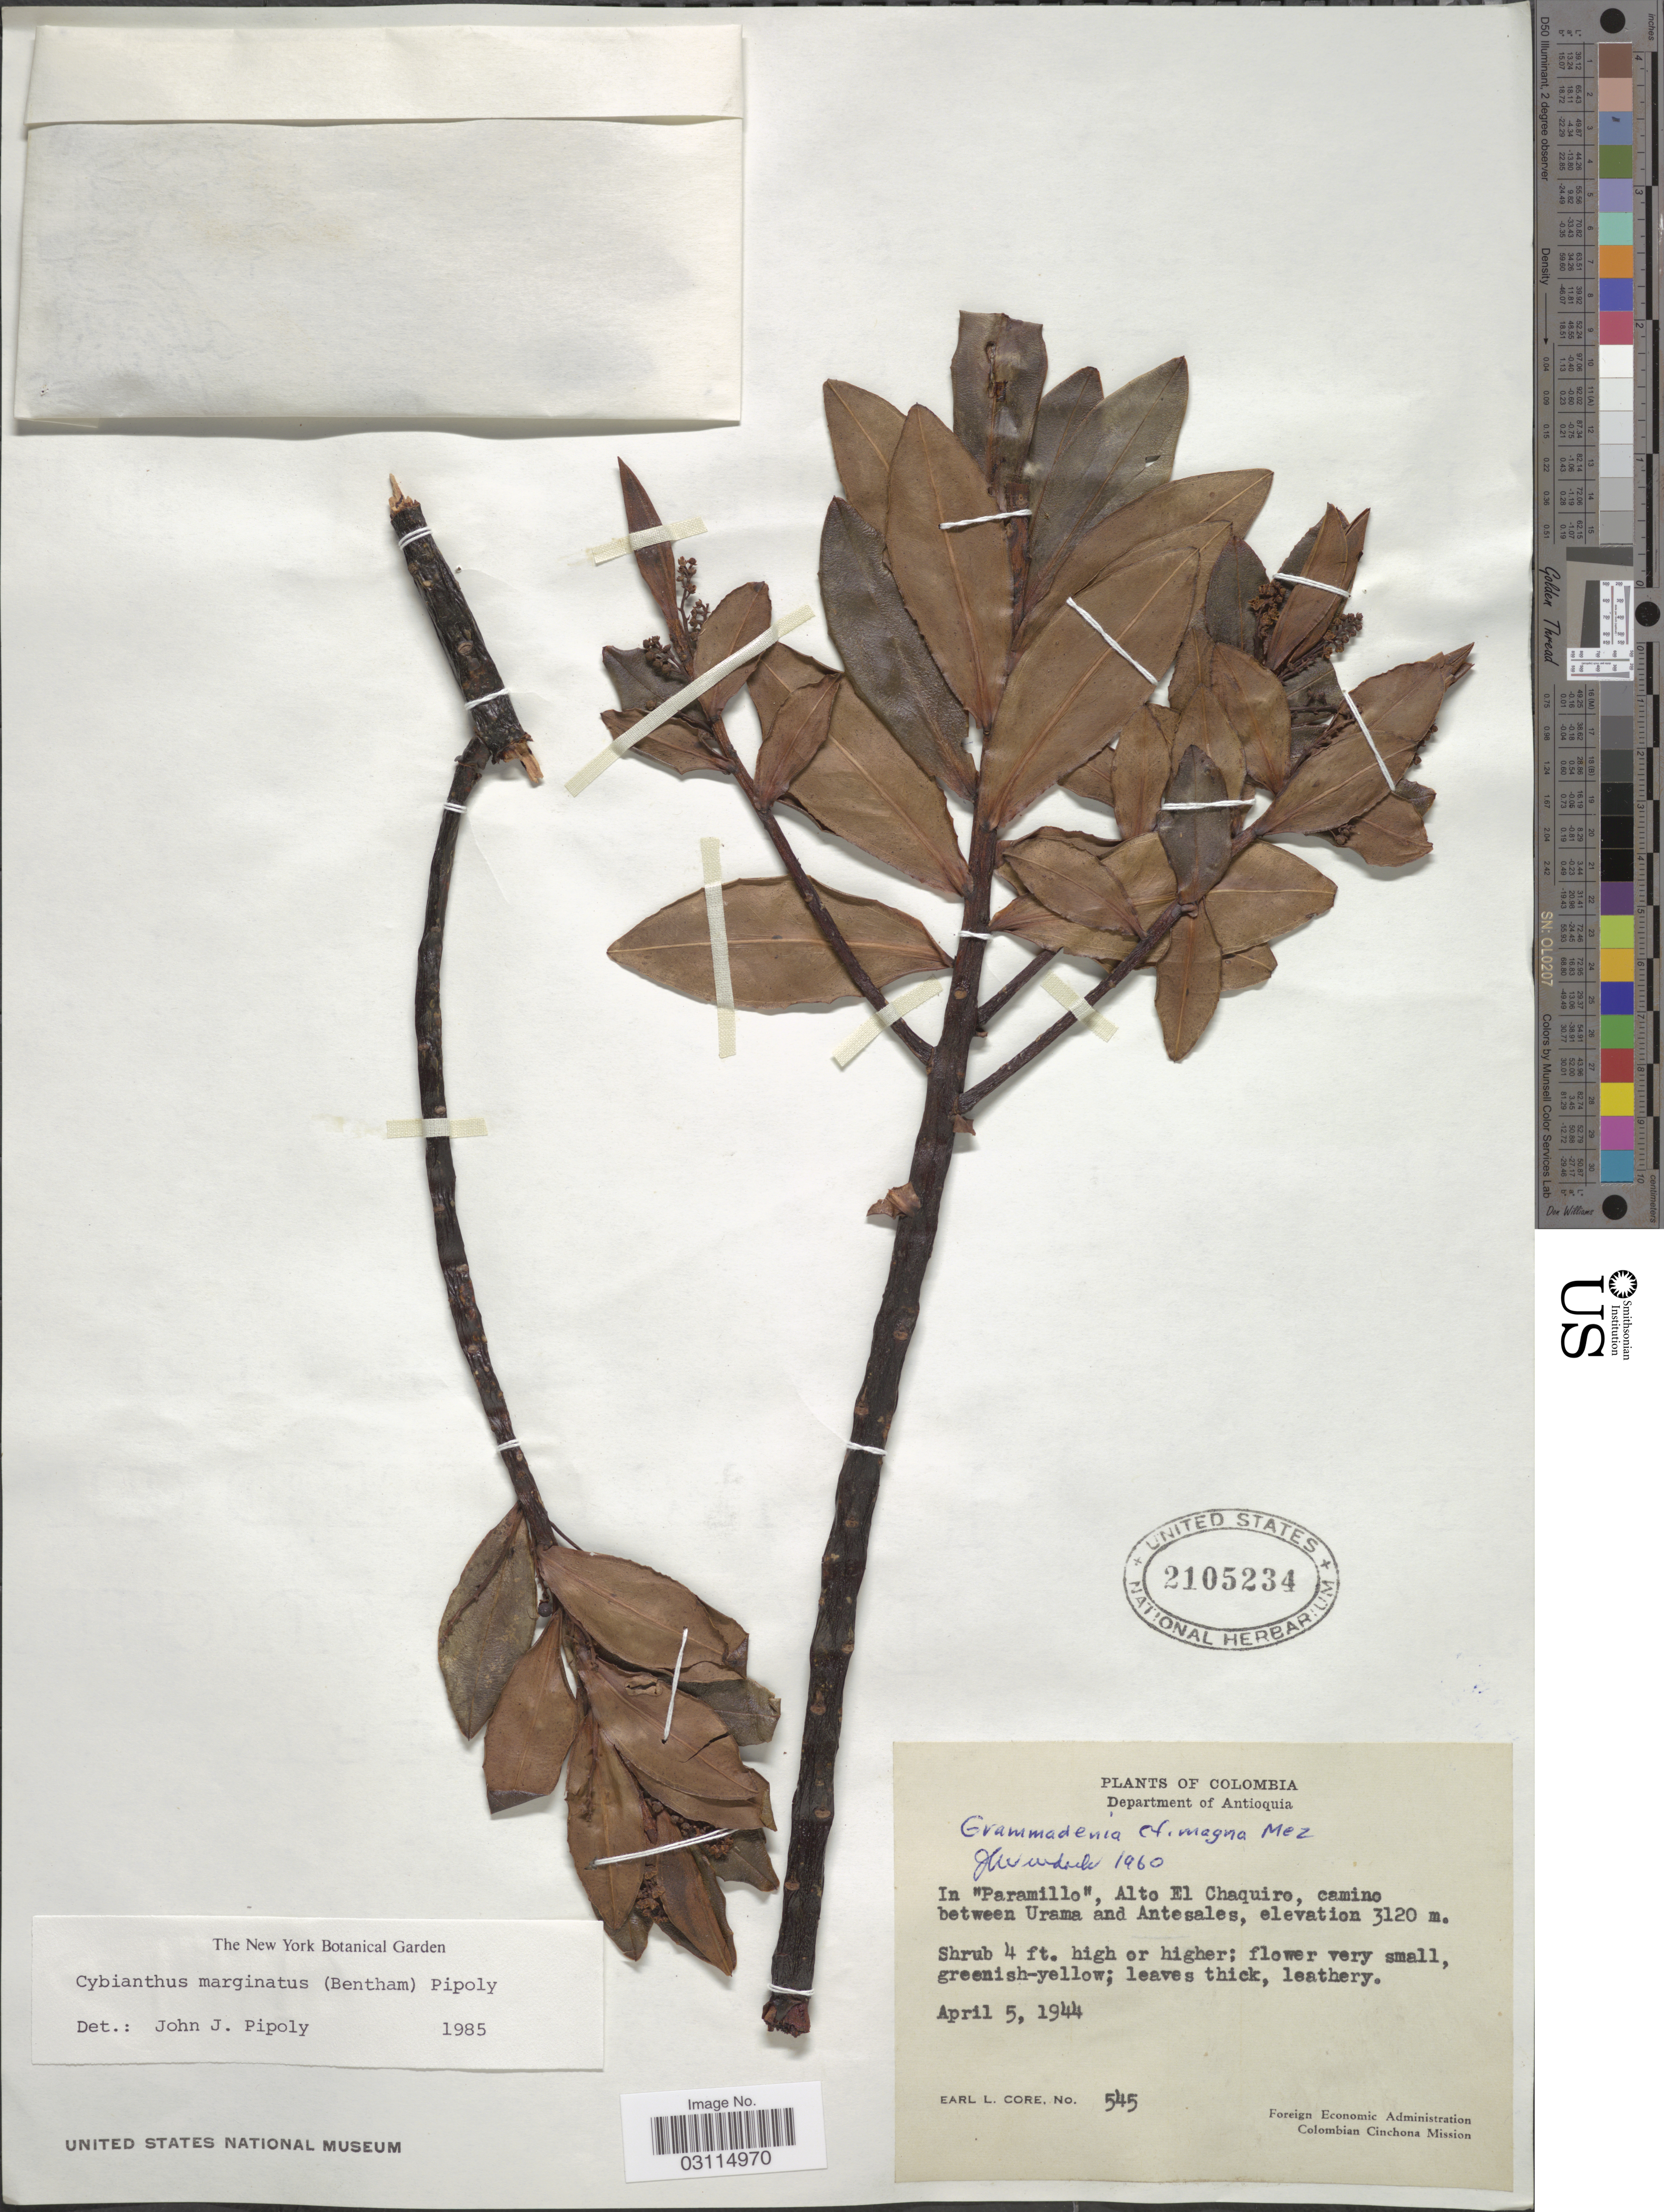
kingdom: Plantae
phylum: Tracheophyta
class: Magnoliopsida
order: Ericales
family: Primulaceae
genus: Cybianthus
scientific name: Cybianthus marginatus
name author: (Benth.) Pipoly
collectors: E. L. Core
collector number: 545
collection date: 1944-04-05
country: Colombia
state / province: Antioquia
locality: Department of Antioquia, In "Paramillo", Alto El Chaquire, camino between Urama and Antesales.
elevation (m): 3120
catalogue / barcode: US 2105234